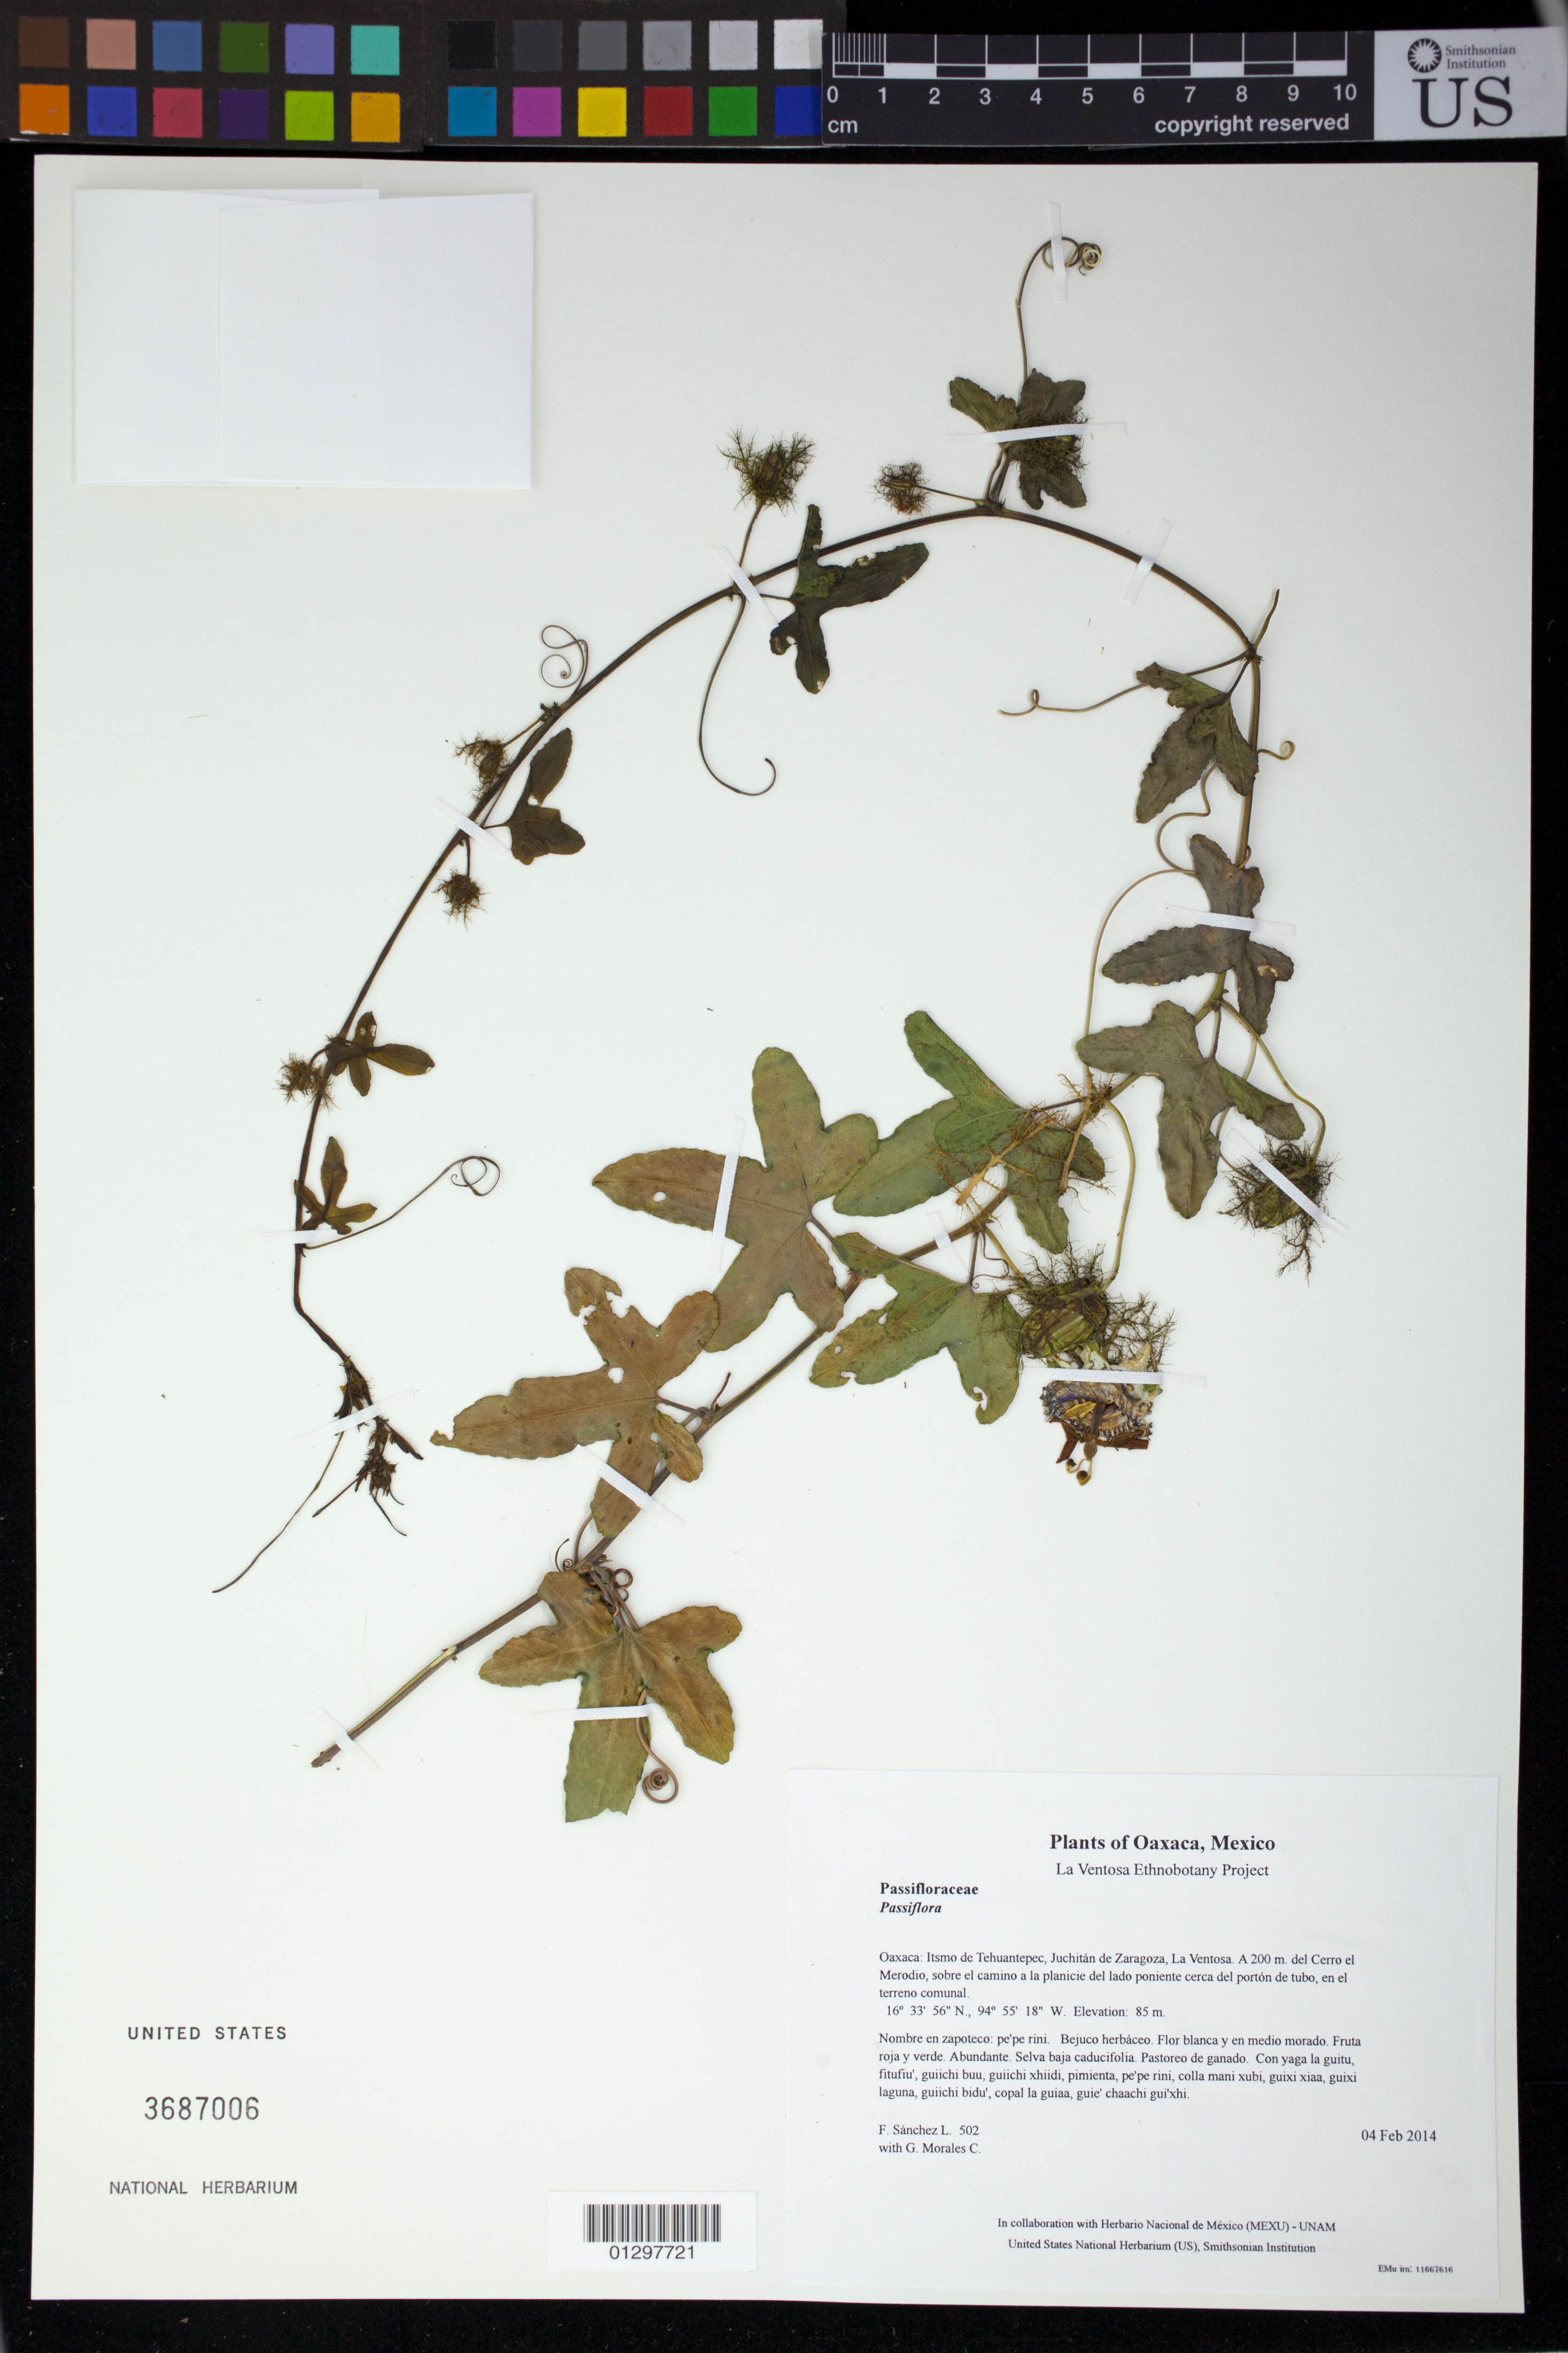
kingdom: Plantae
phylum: Tracheophyta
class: Magnoliopsida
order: Malpighiales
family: Passifloraceae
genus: Passiflora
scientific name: Passiflora hibiscifolia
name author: Lam.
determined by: Svoboda, H. T.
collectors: F. Sánchez L. & G. Morales C.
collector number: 502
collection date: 2014-02-04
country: Mexico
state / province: Oaxaca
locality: Itsmo de Tehuantepec, Juchitán de Zaragoza, La Ventosa. A 200 m. del Cerro el Merodio, sobre el camino a la planicie del lado poniente cerca del portón de tubo, en el terreno comunal.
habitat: Selva baja caducifolia. Pastoreo de ganado.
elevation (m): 85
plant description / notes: JEBOT, MEXU, SERO, US; Luba'. Guie' naquichi' ne galahui' nagu. Cuaananaxhi naxiña' ne naga'. Stale.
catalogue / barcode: US 3687006